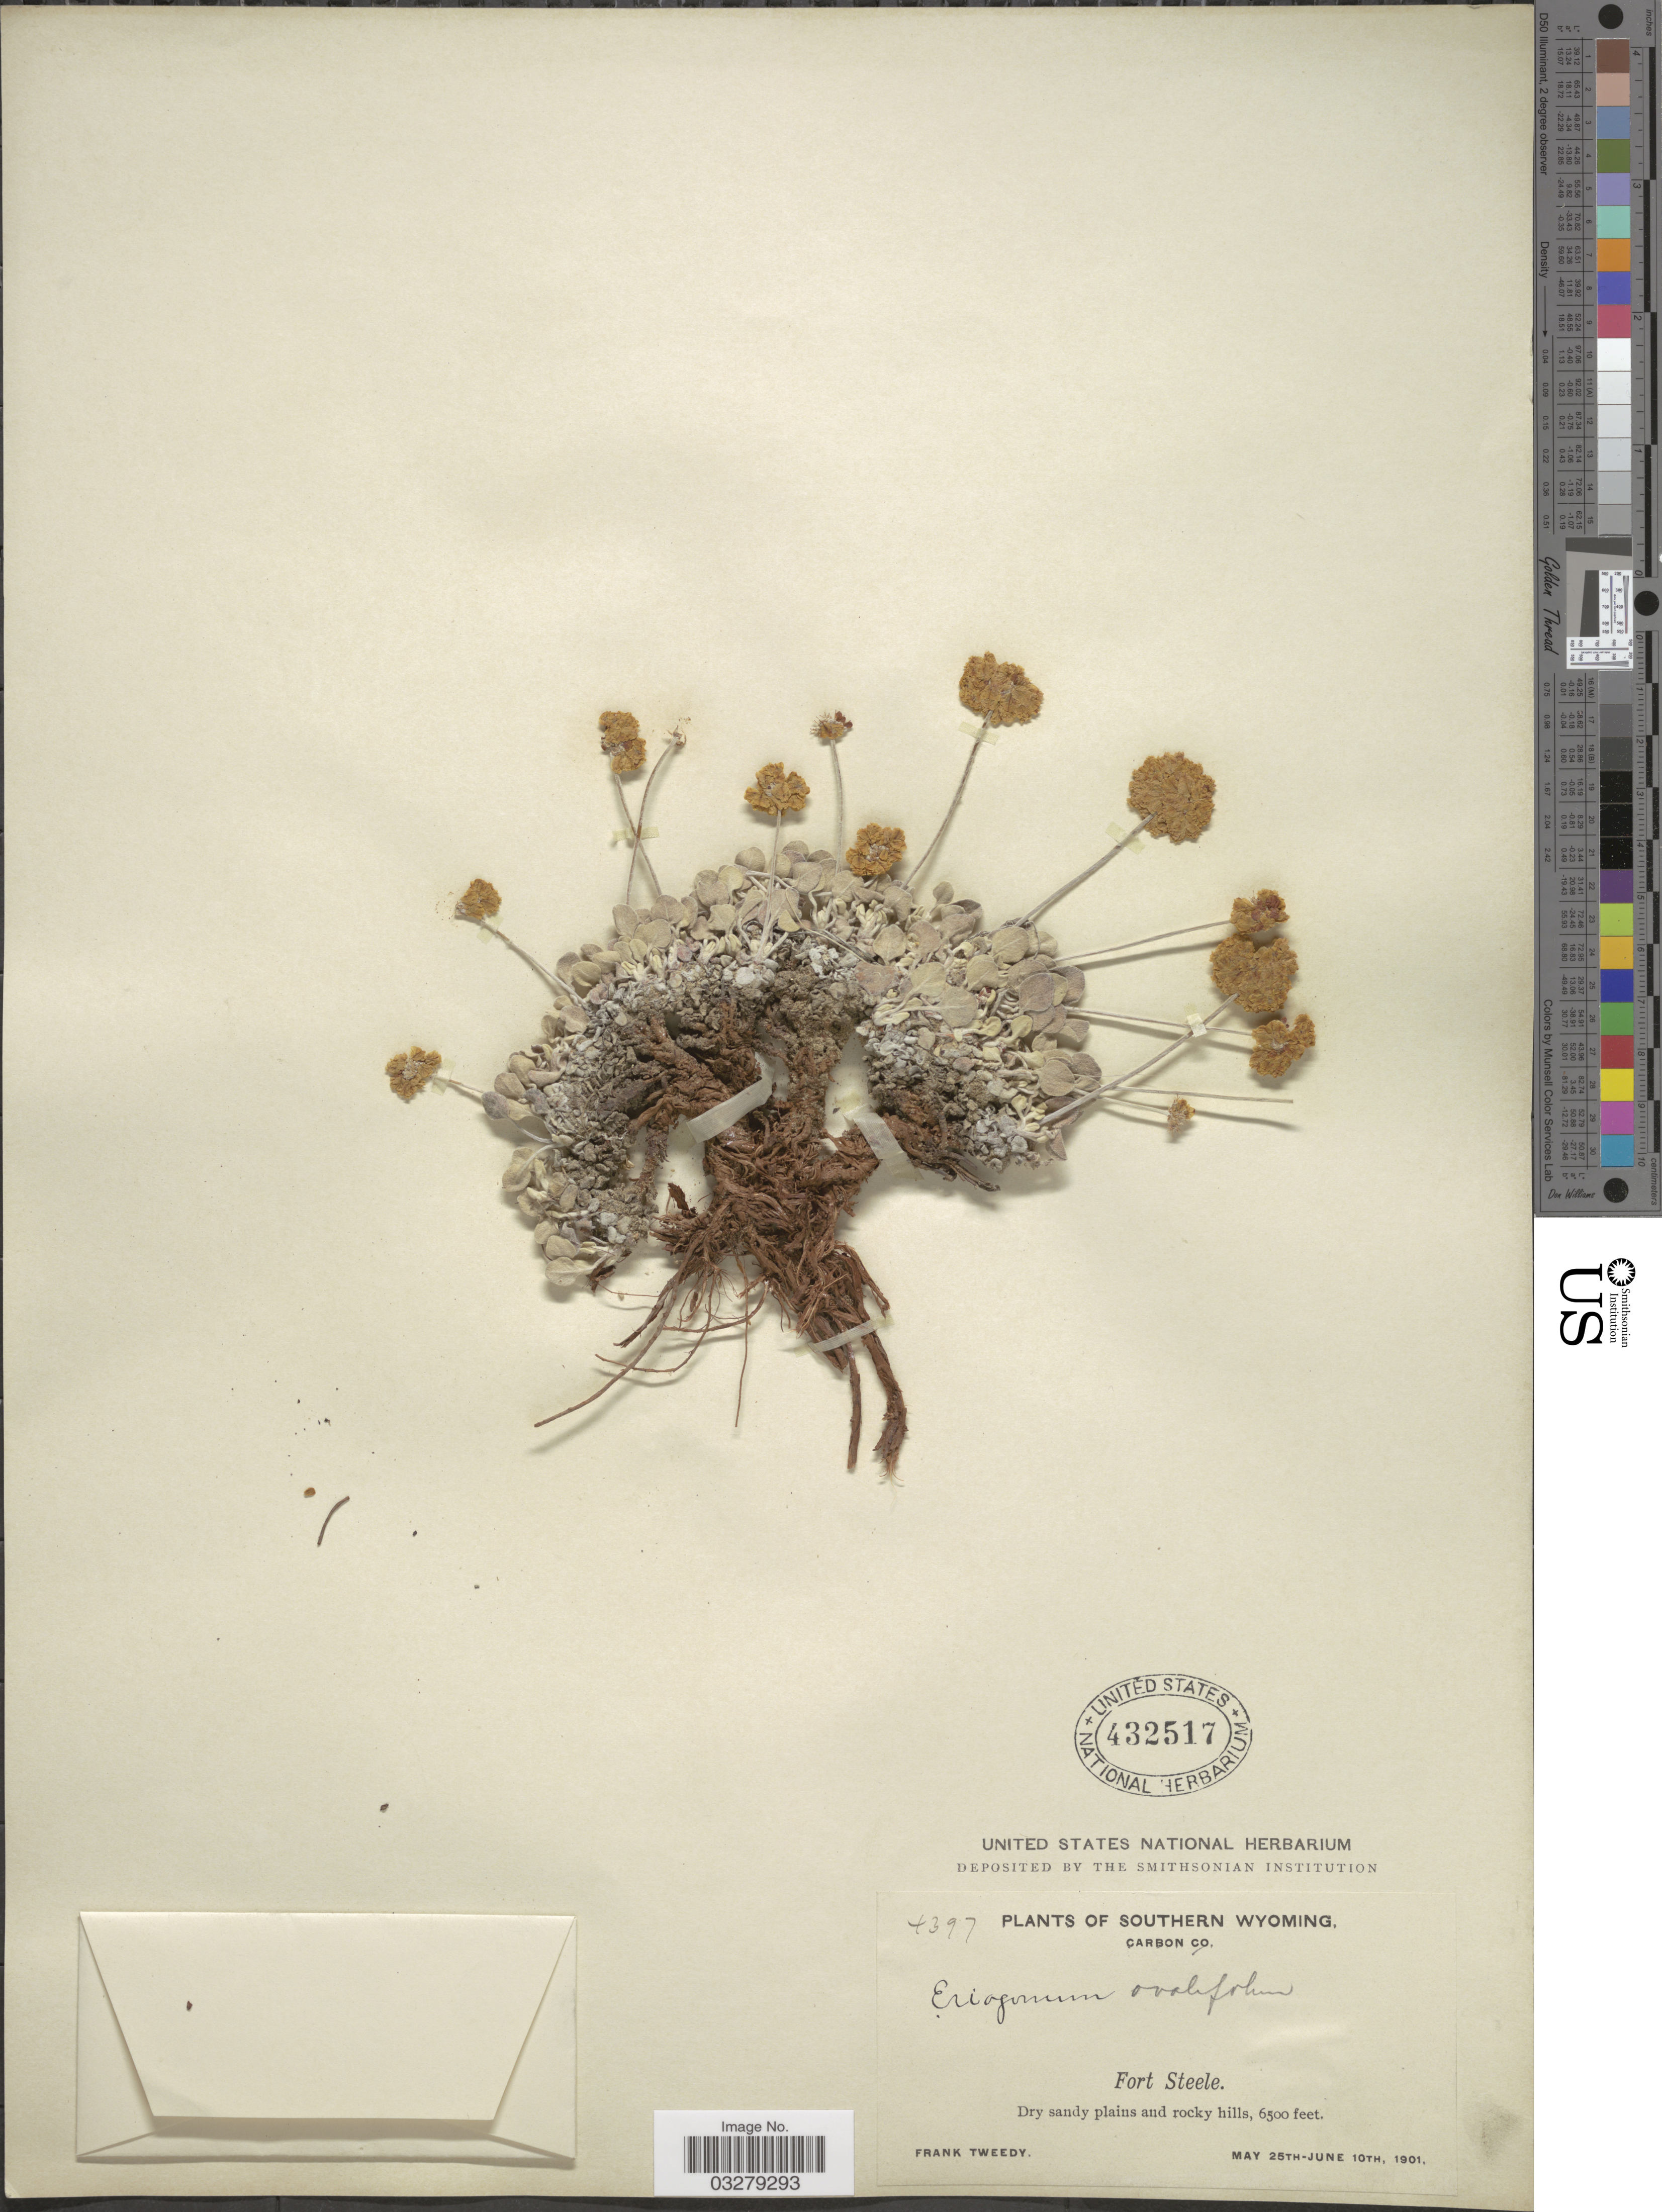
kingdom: Plantae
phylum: Tracheophyta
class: Magnoliopsida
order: Caryophyllales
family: Polygonaceae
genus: Eriogonum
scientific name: Eriogonum ovalifolium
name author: Nutt.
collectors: F. Tweedy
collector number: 4397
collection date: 1901-05-25/1901-06-10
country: United States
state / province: Wyoming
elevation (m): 1981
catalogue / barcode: US 432517